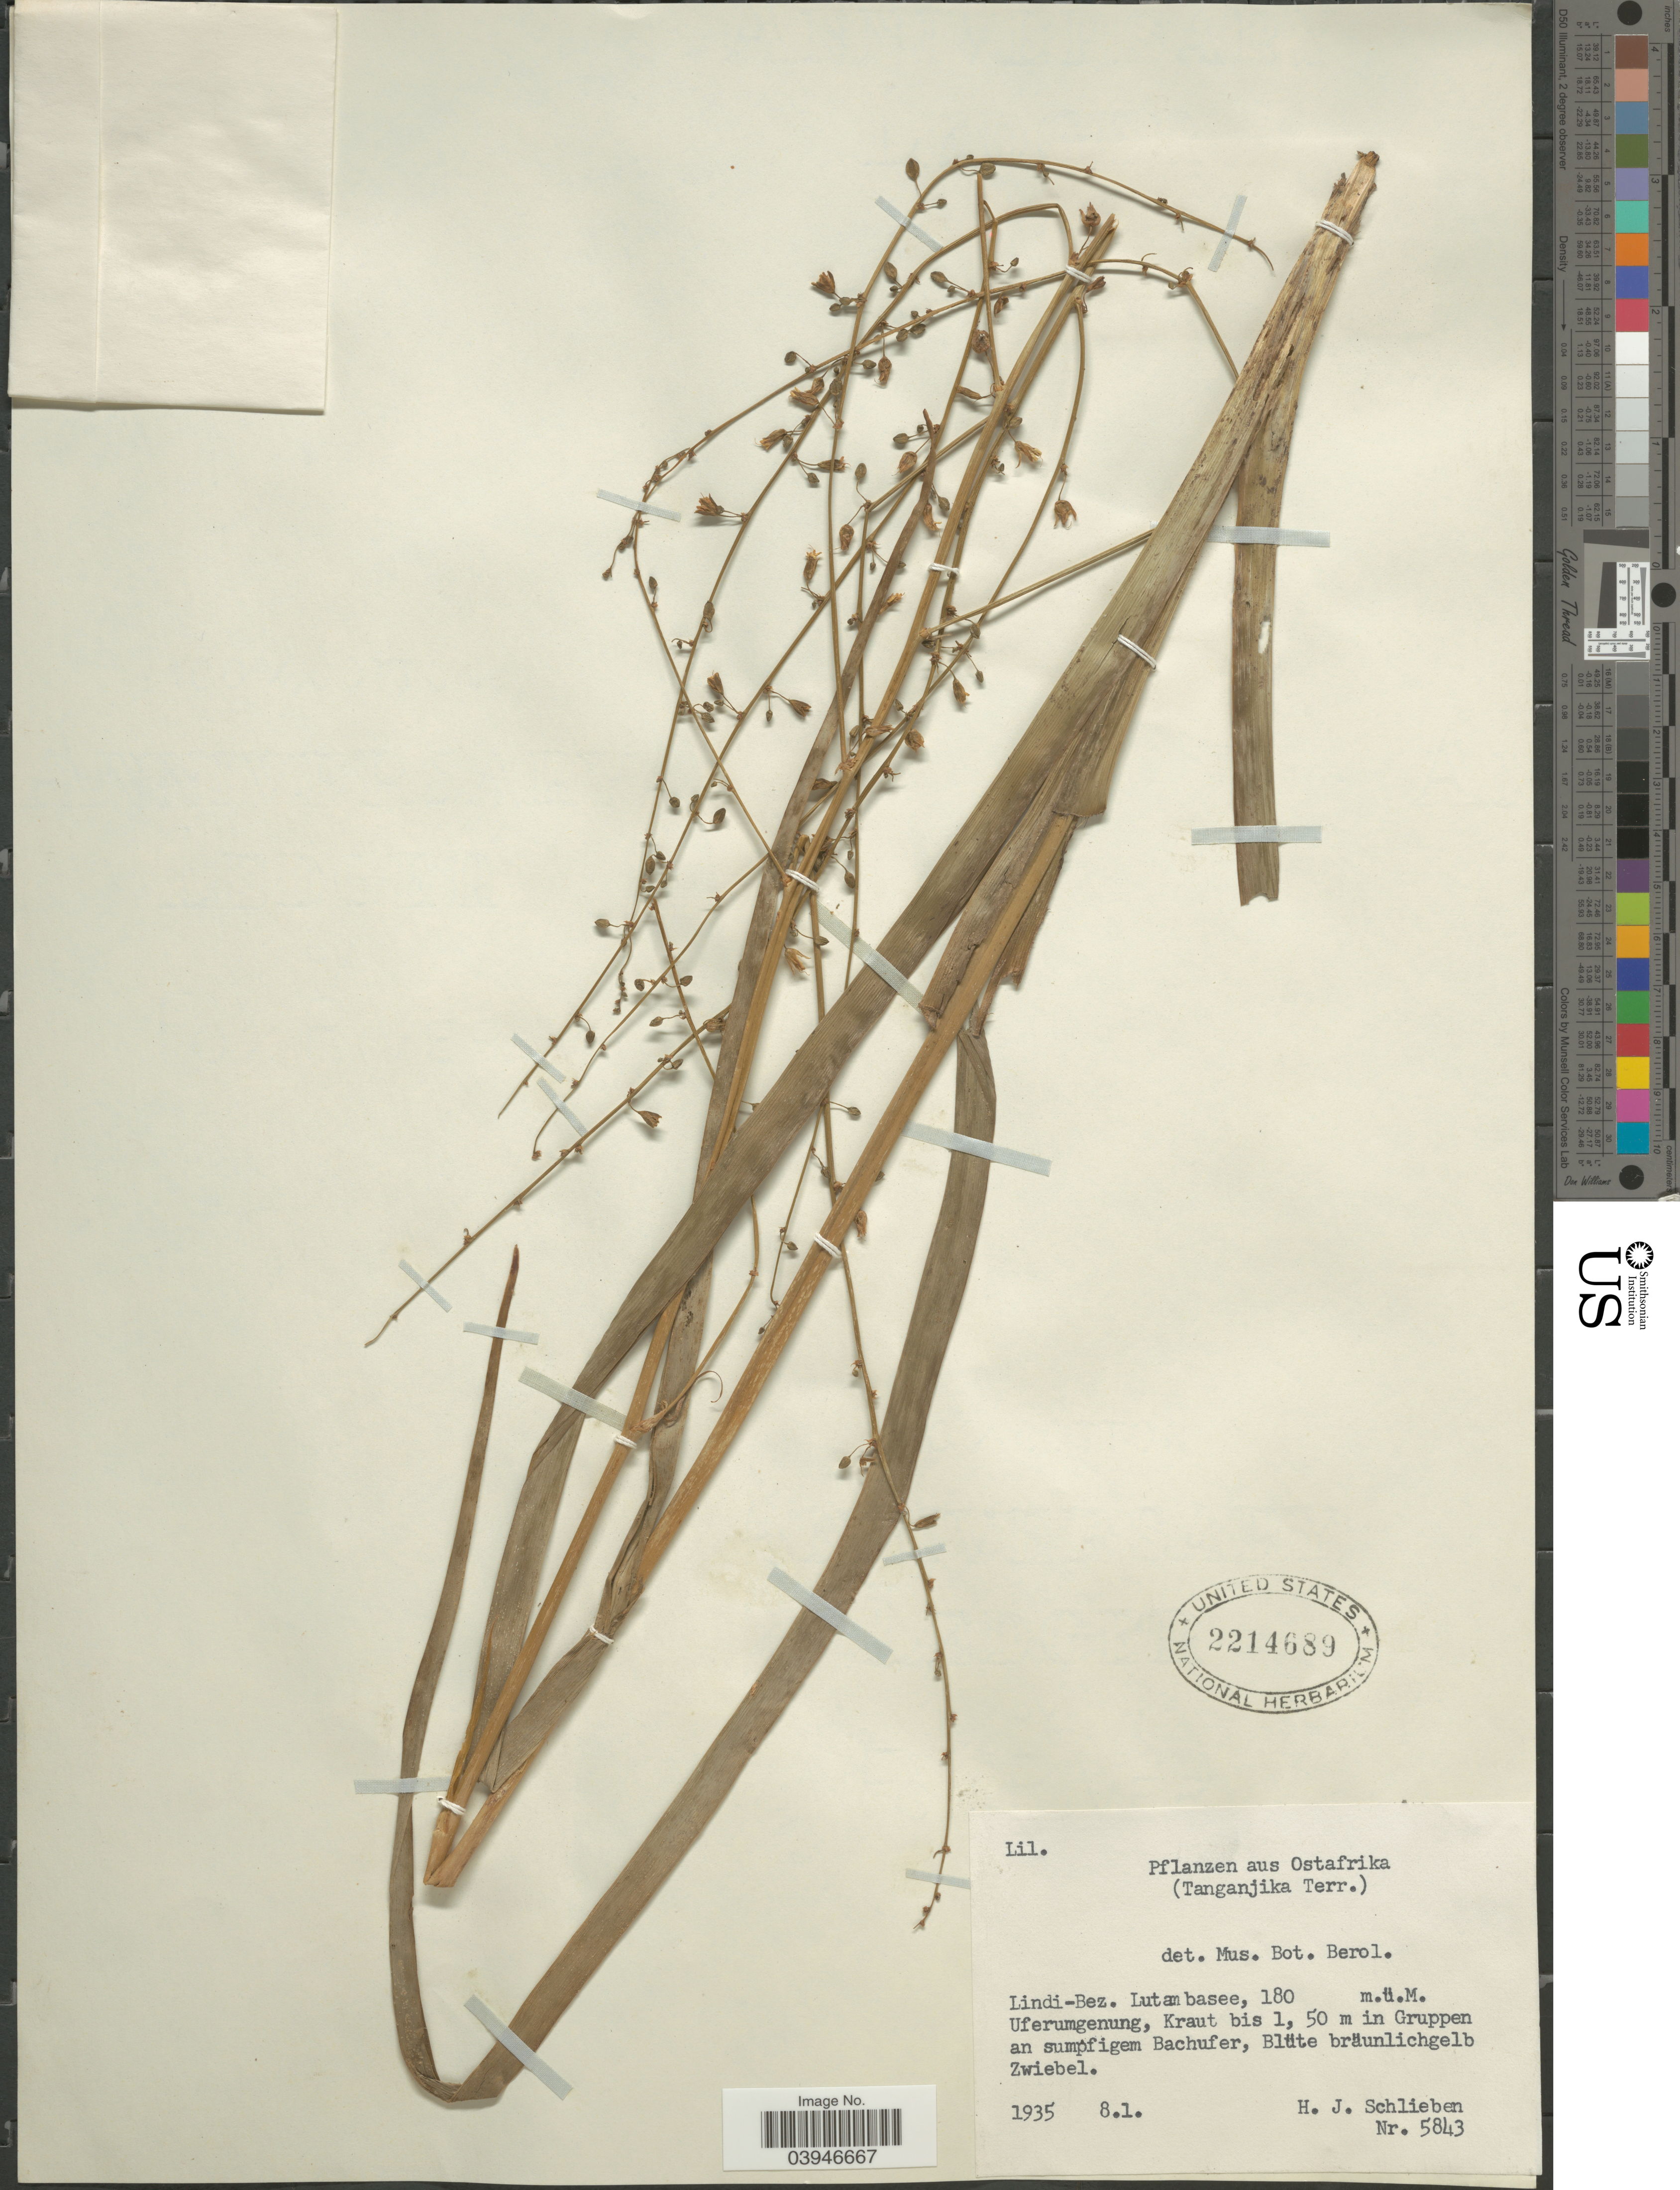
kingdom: Plantae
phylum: Tracheophyta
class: Liliopsida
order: Liliales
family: Liliaceae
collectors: H. J. Schlieben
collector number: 5843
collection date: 1935-08-01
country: Tanzania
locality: Ostafrica. (Tangajika Terr.). Lindi-Bez. Lutam basee. Uferumgenung, Kraut bis 1,50 m in Gruppen an sumpfigem Bachufer, Blüte Bränlichgelb Zwiebel.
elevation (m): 180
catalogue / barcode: US 2214689